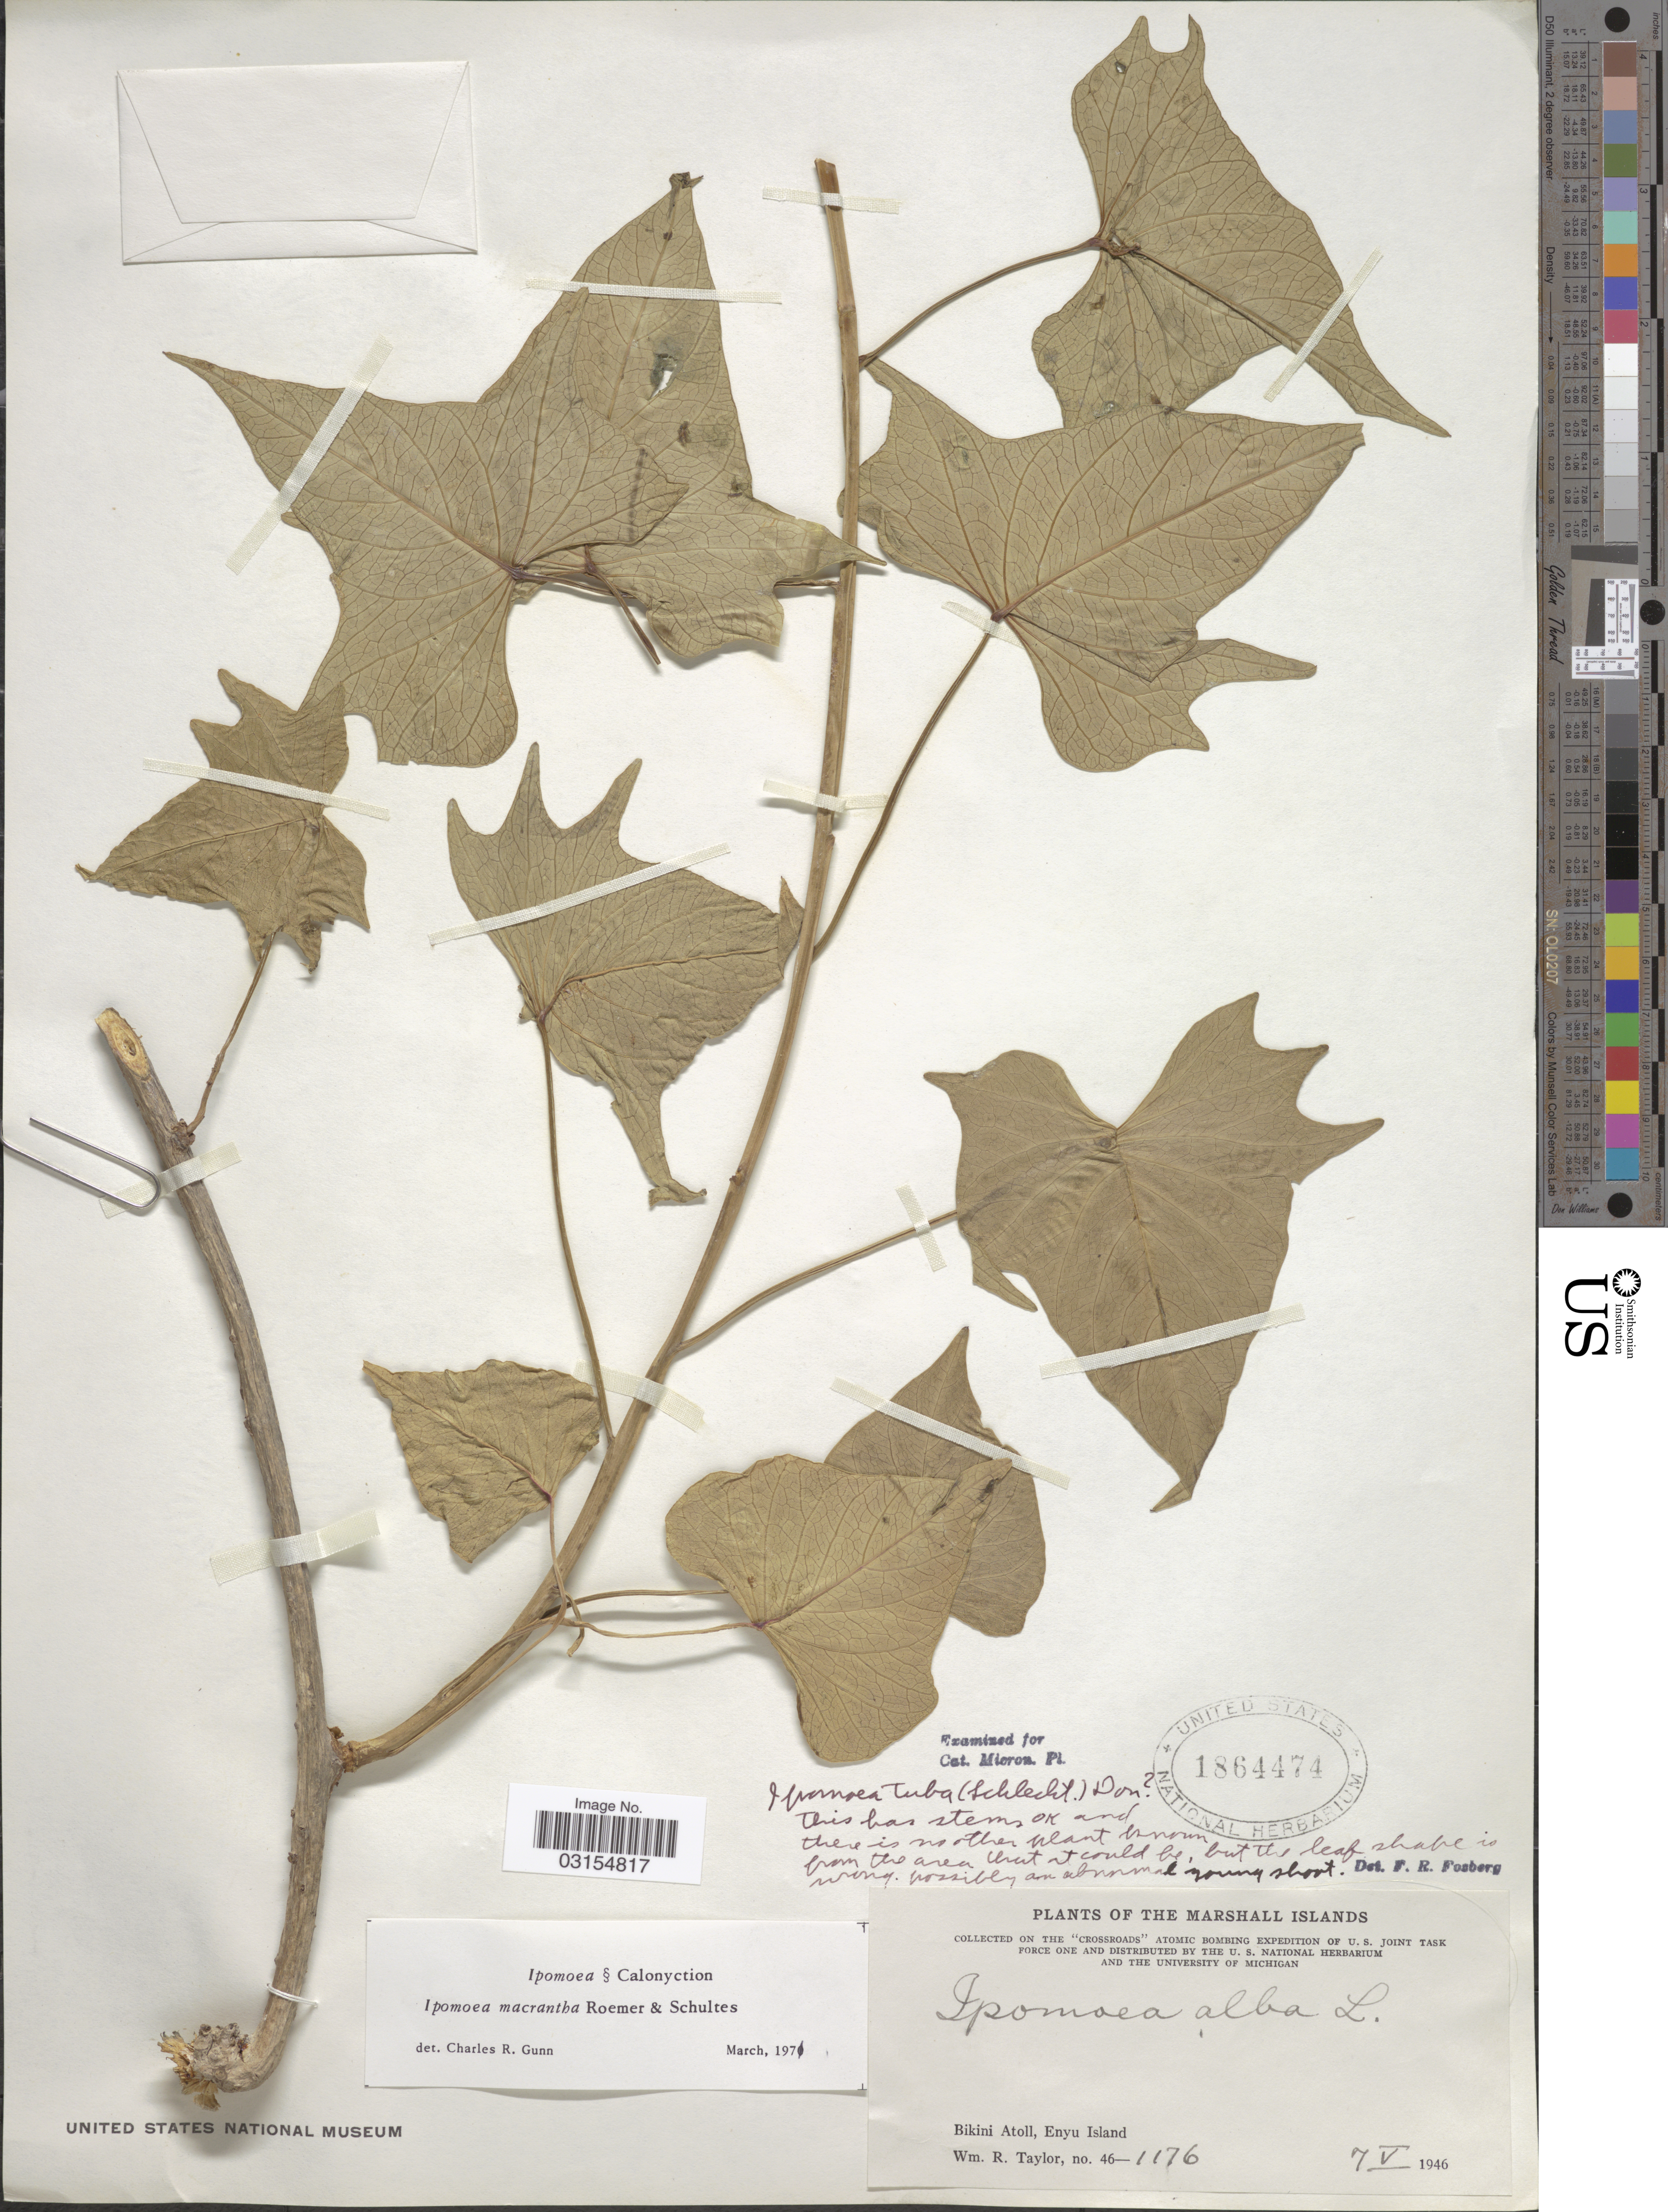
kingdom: Plantae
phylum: Tracheophyta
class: Magnoliopsida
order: Solanales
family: Convolvulaceae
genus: Ipomoea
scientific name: Ipomoea violacea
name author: L.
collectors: W. R. Taylor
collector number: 46-1176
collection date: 1946-05-07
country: Marshall Islands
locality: Bikini Atoll, Enyu Island.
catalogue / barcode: US 1864474